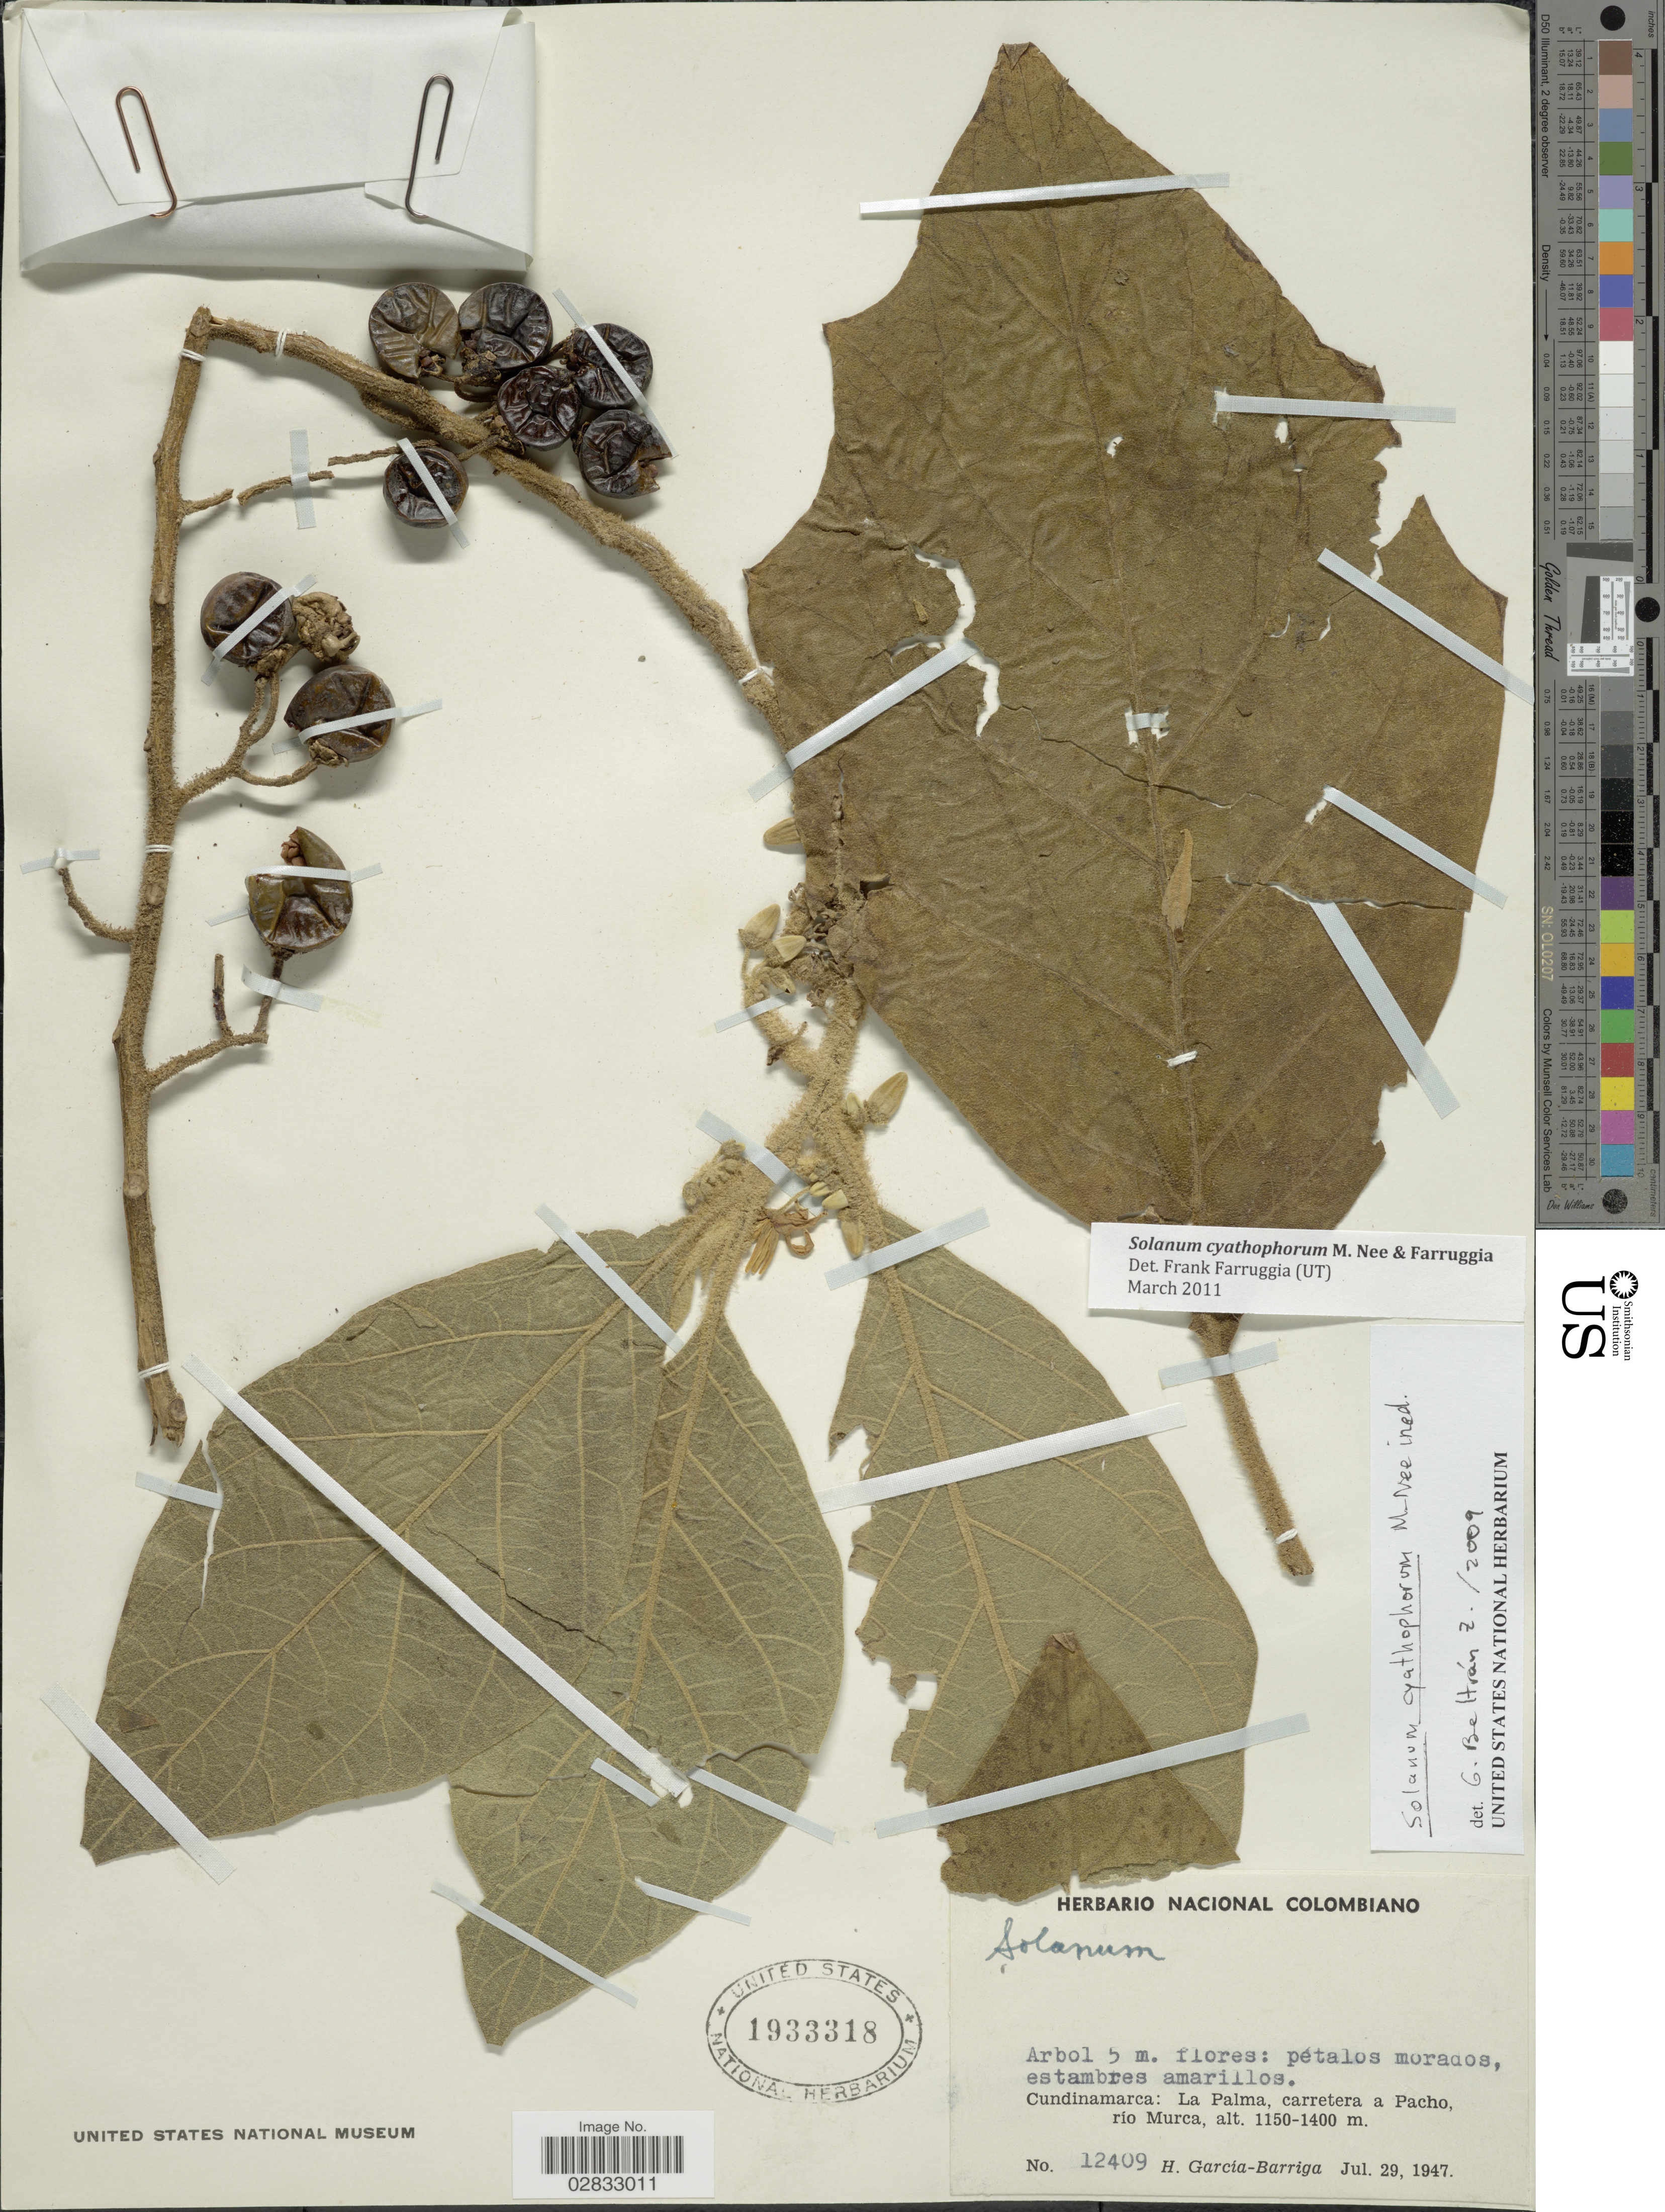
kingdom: Plantae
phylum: Tracheophyta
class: Magnoliopsida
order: Solanales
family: Solanaceae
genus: Solanum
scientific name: Solanum cyathophorum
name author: M. Nee & Farruggia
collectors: H. García Barriga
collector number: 12409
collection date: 1947-07-29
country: Colombia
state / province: Cundinamarca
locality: La Palma, carretera a Pacho, río Murca.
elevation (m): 1150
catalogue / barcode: US 1933318